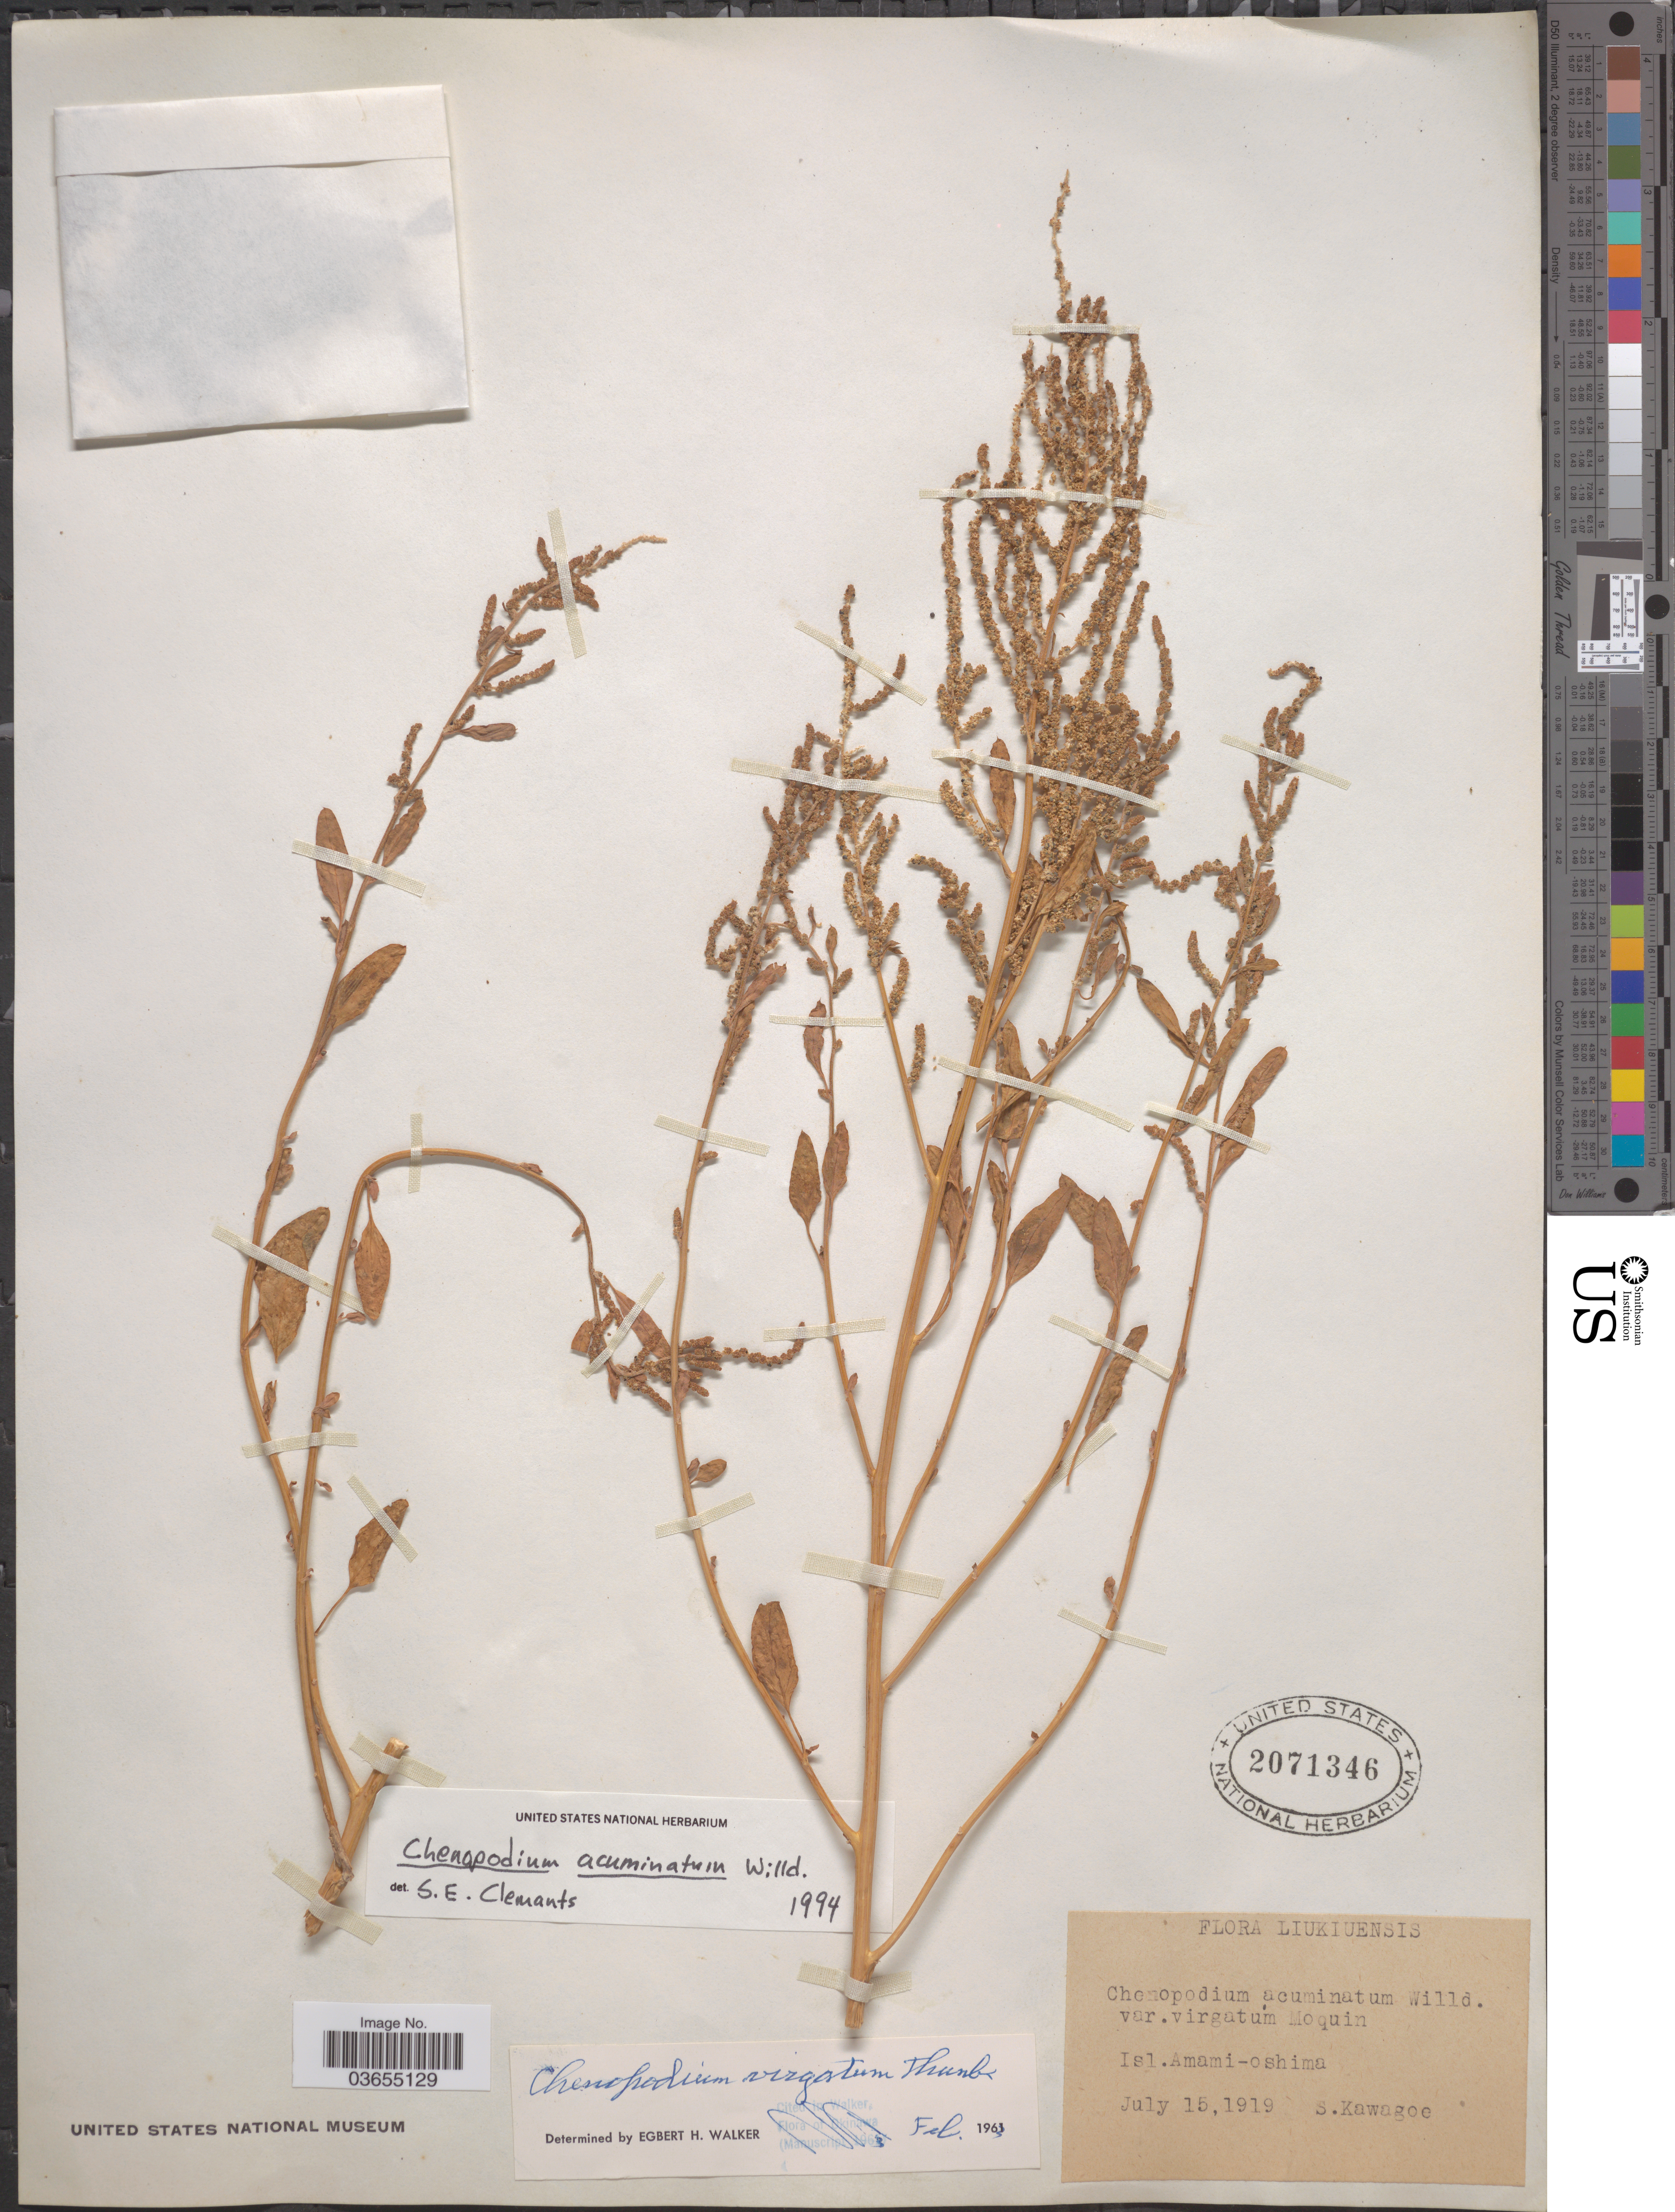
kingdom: Plantae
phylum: Tracheophyta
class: Magnoliopsida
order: Caryophyllales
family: Amaranthaceae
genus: Chenopodium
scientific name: Chenopodium acuminatum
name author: Willd.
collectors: S. Kawagoe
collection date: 1919-07-15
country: Japan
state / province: Okinawa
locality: Liukiuensis. Isl. Amami-Oshima.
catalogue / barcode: US 2071346